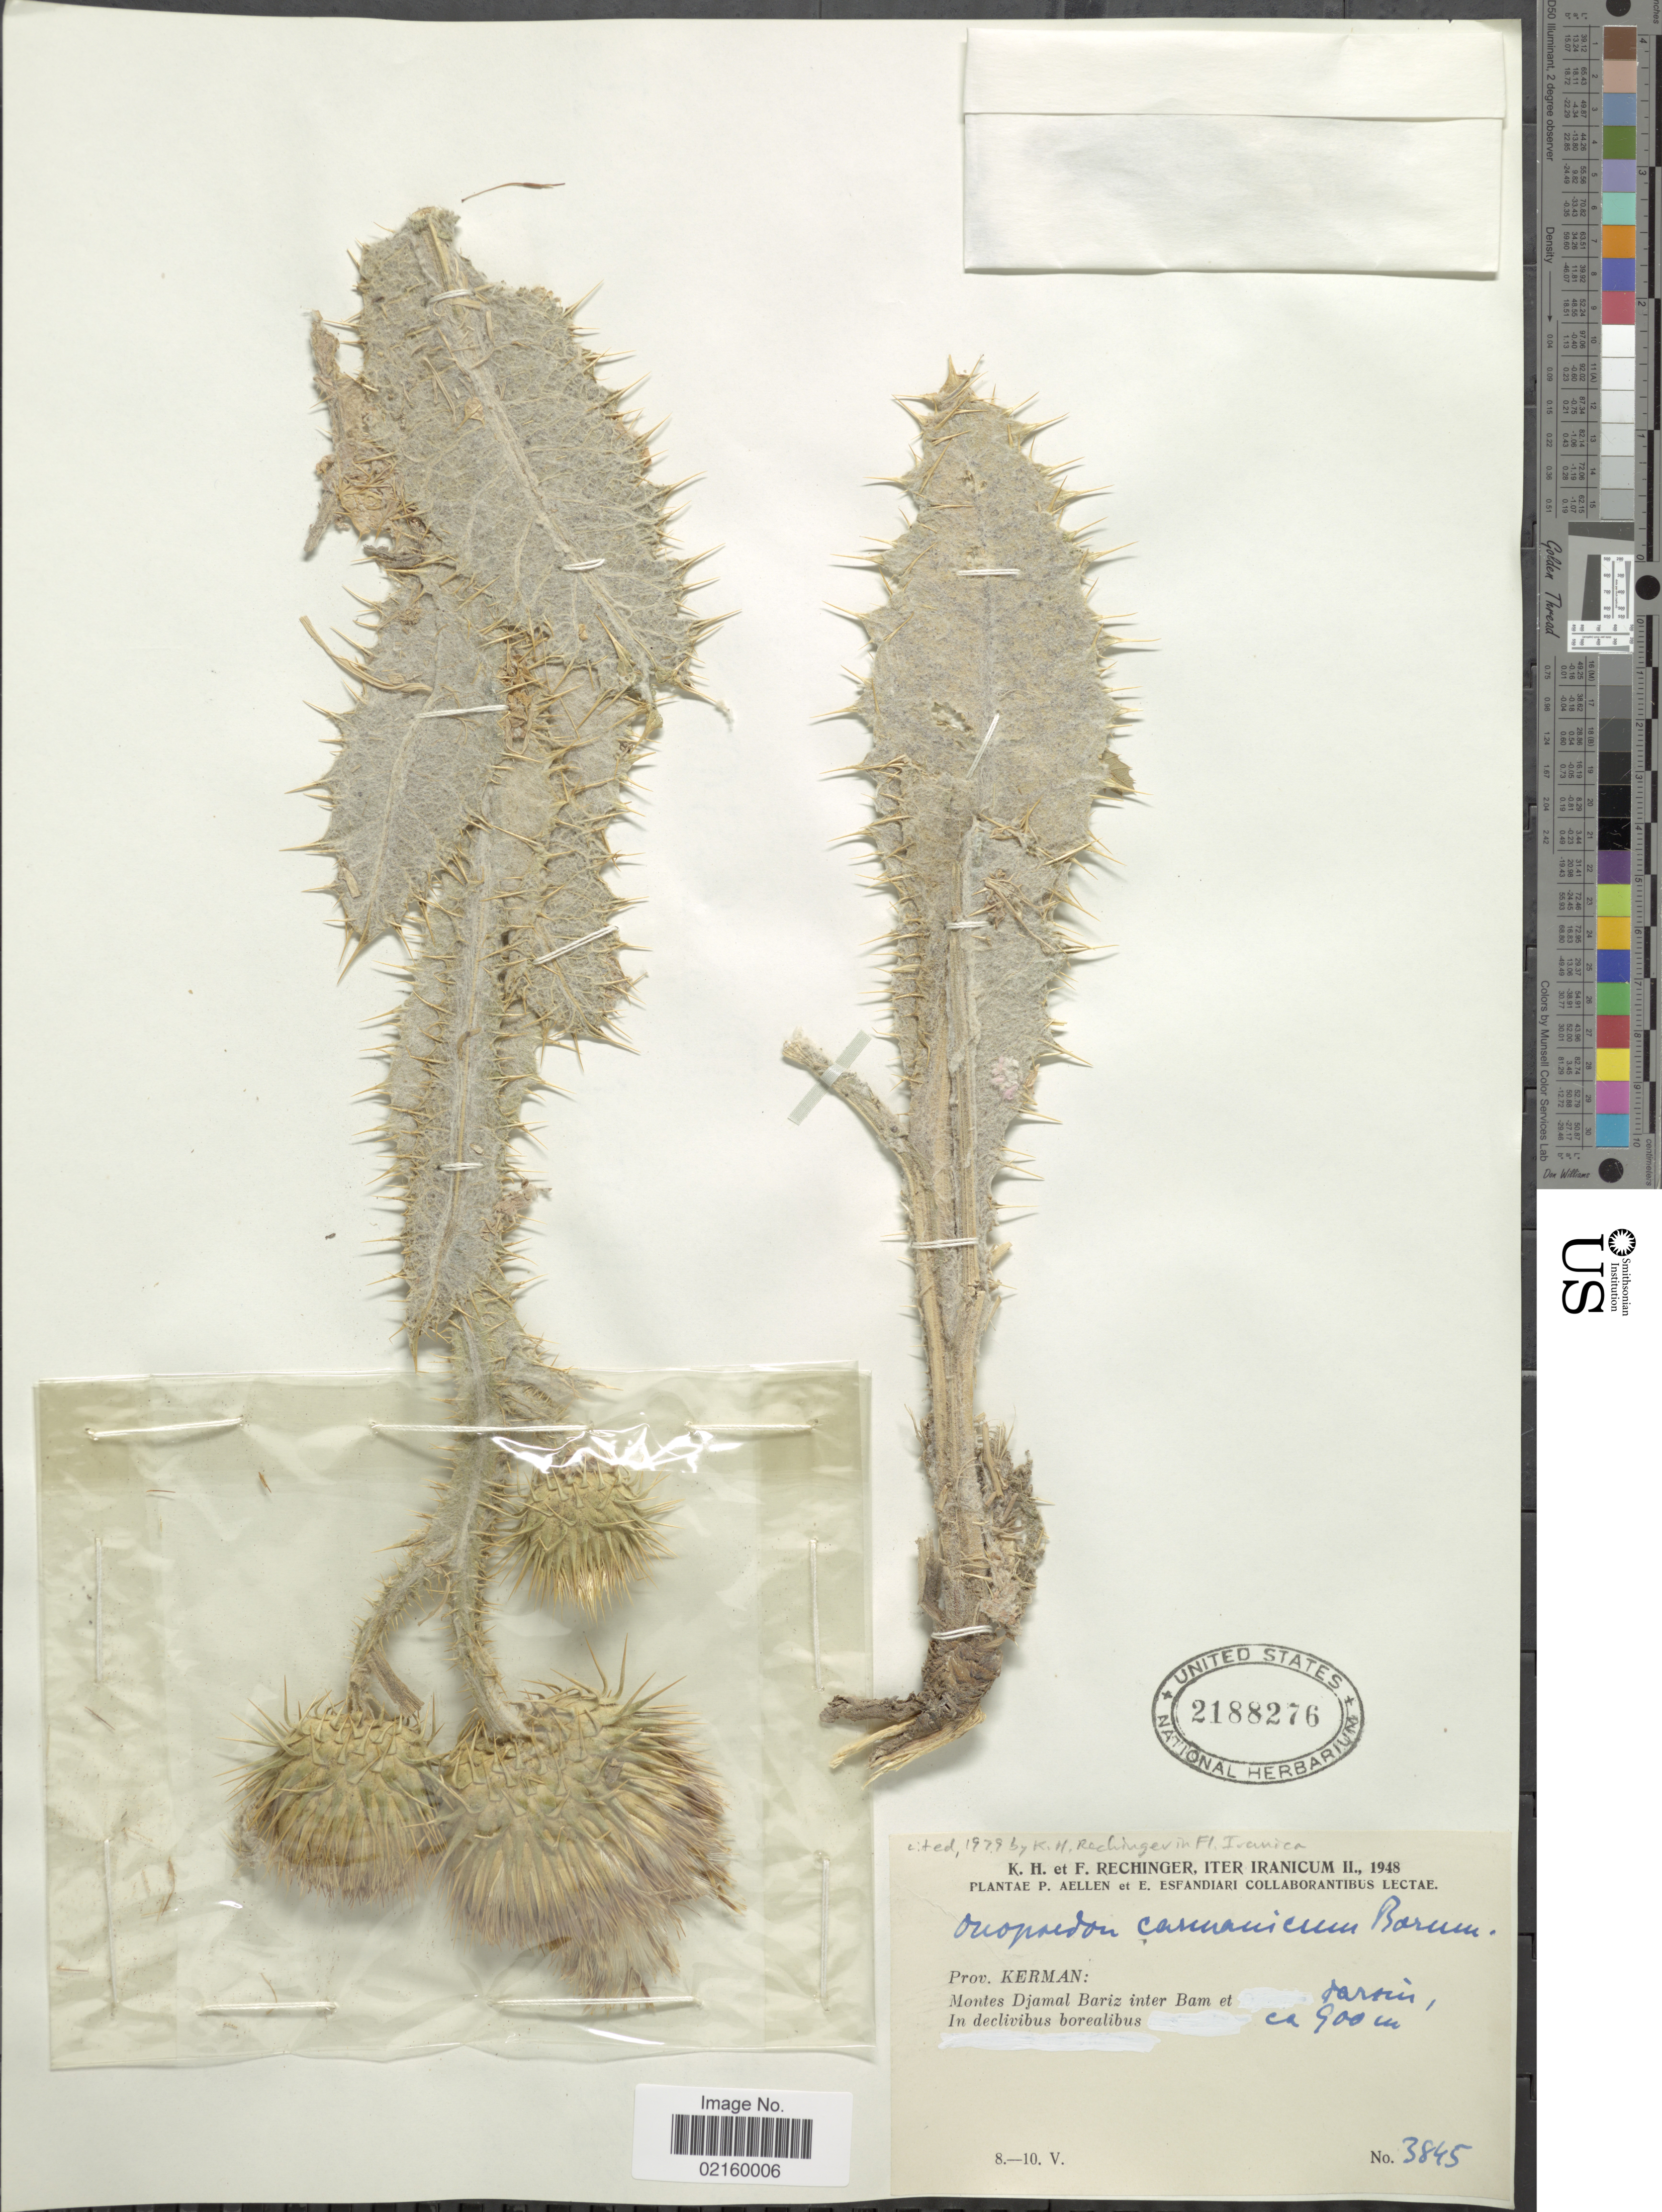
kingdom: Plantae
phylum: Tracheophyta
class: Magnoliopsida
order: Asterales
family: Asteraceae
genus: Onopordum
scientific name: Onopordum carmanicum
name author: (Bornm.) Bornm.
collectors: K. H. Rechinger & F. Rechinger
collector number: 3845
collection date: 1948-05-08/1948-05-10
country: Iran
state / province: Kerman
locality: Iranicum, Montes Djamal Bariz inter Bam et Darsin [interpreted]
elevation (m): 900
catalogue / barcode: US 2188276